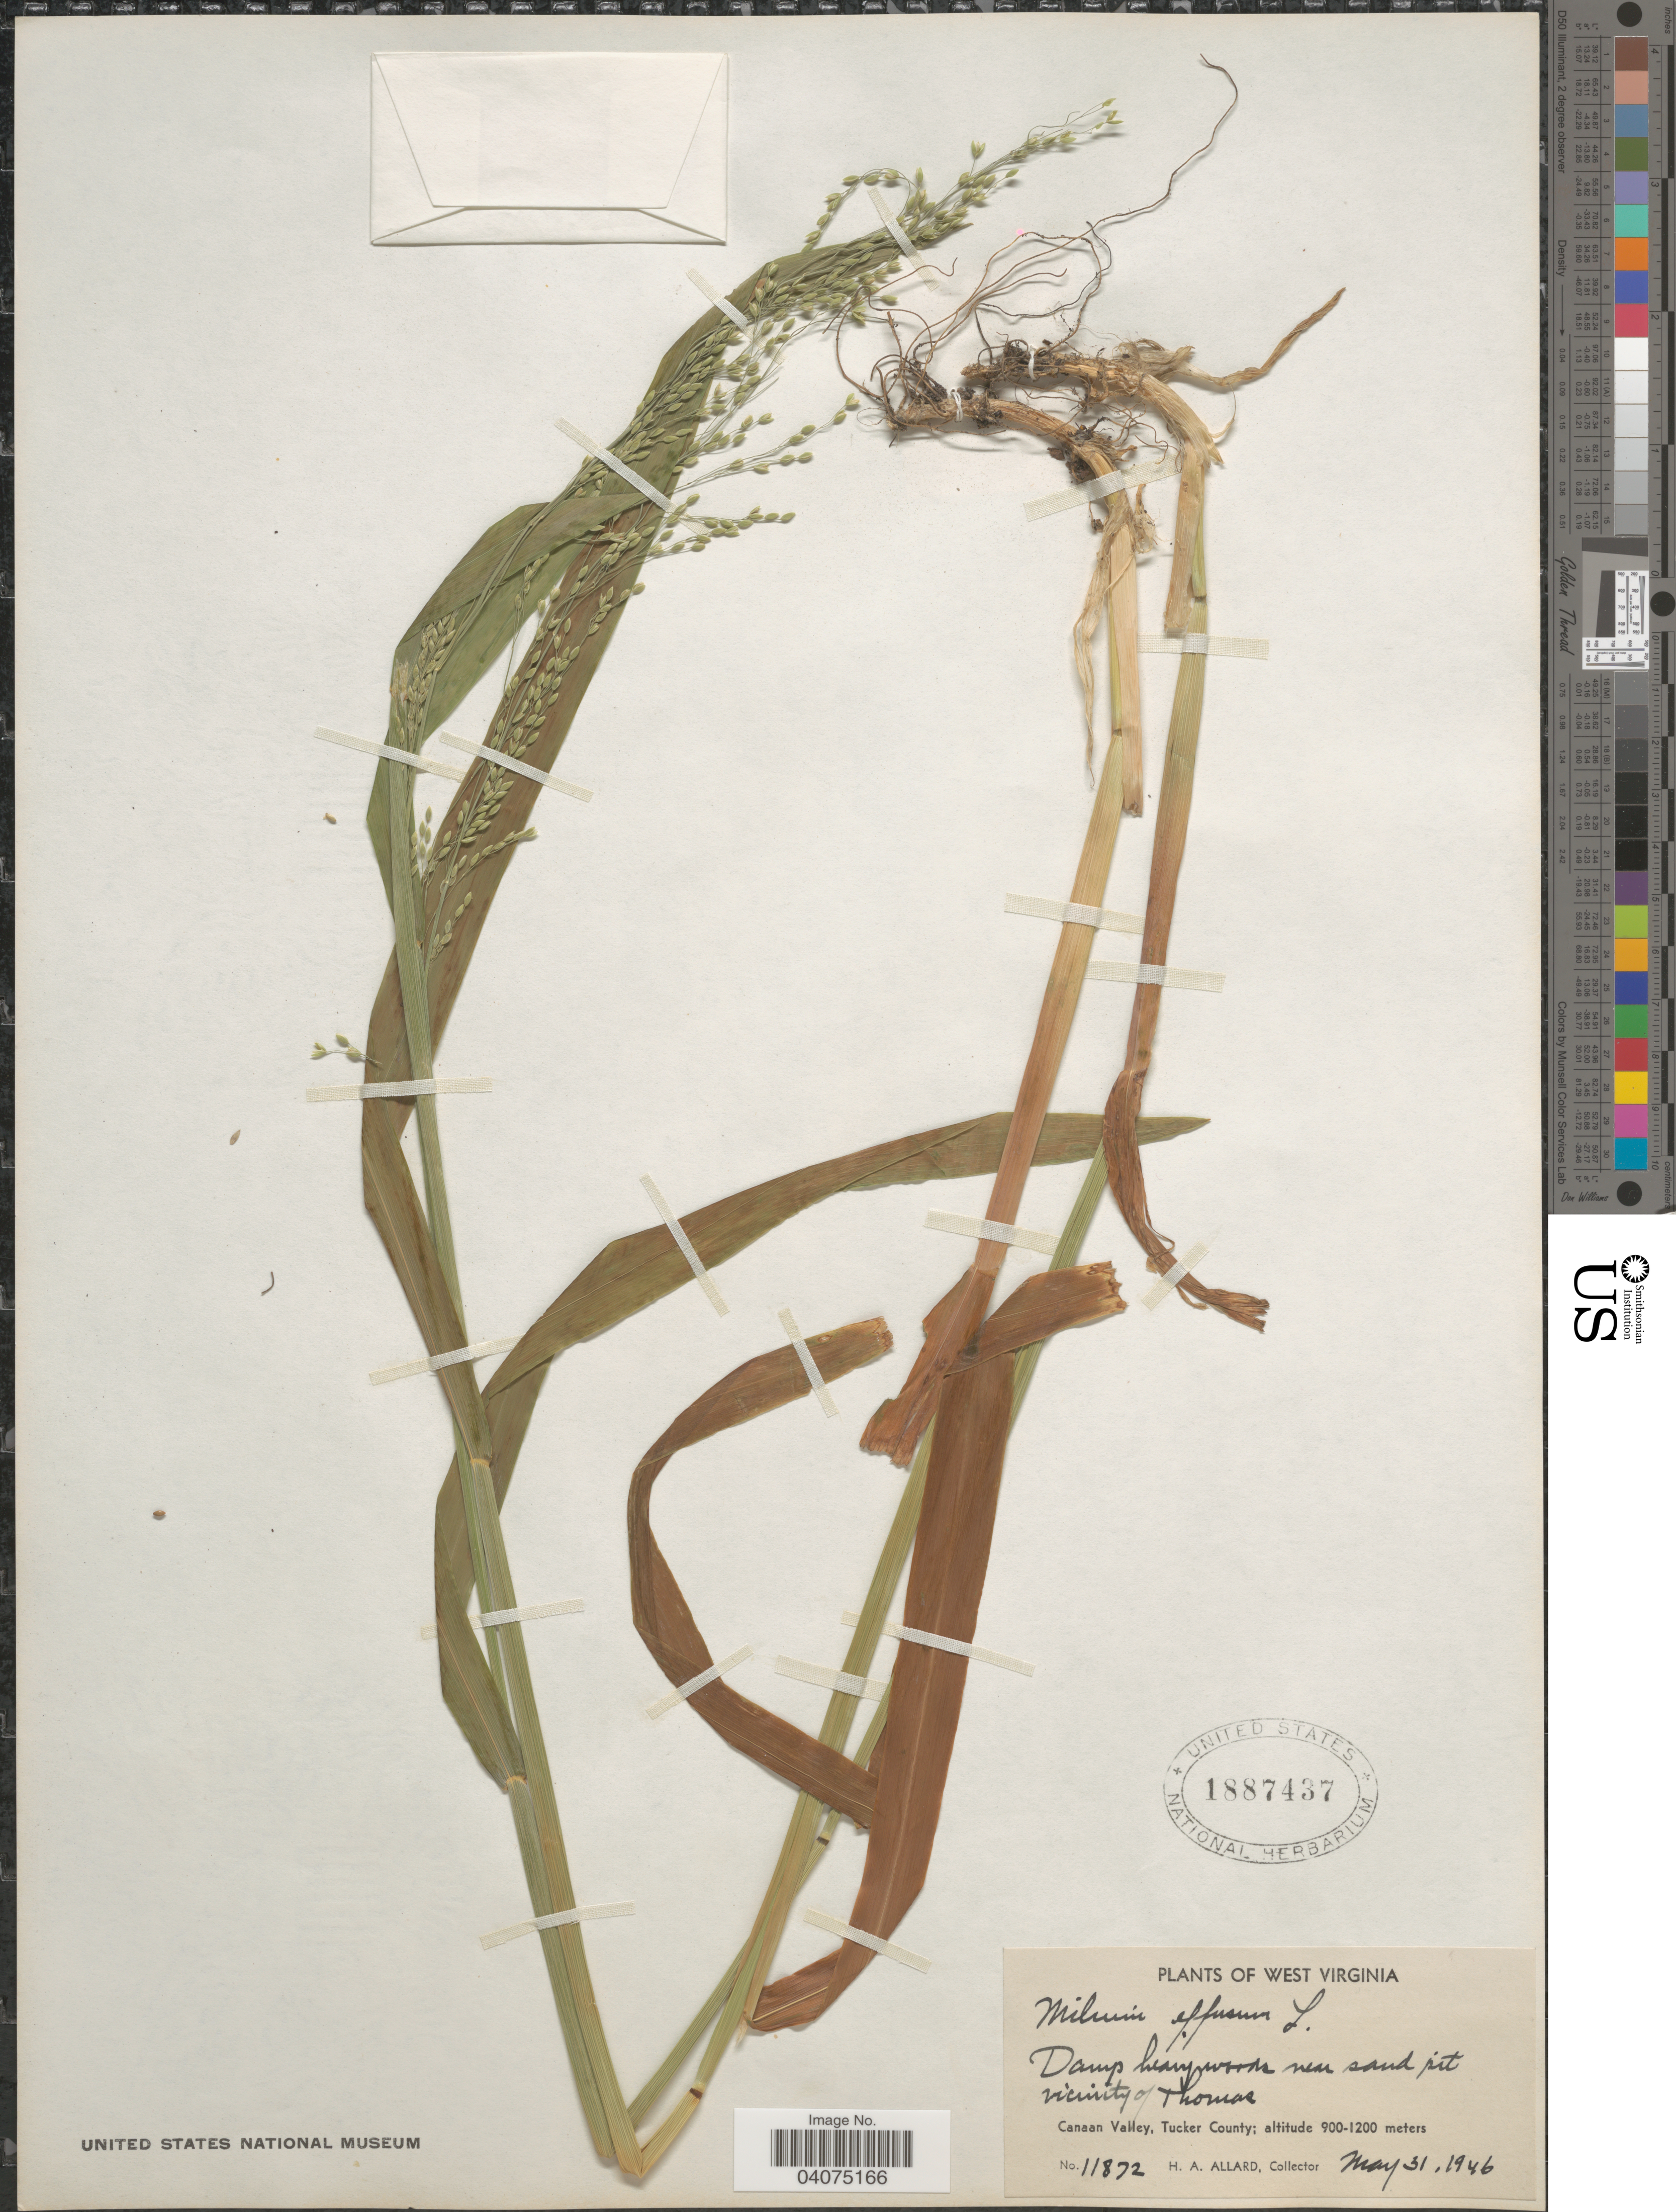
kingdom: Plantae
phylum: Tracheophyta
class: Liliopsida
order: Poales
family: Poaceae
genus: Milium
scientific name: Milium effusum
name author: L.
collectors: H. A. Allard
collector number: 11872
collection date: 1946-05-31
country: United States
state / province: West Virginia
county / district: Tucker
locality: Damp heavy woods near sand pit vicinity of Thomas. Canaan Valley, Tucker County.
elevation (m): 900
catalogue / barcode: US 1887437